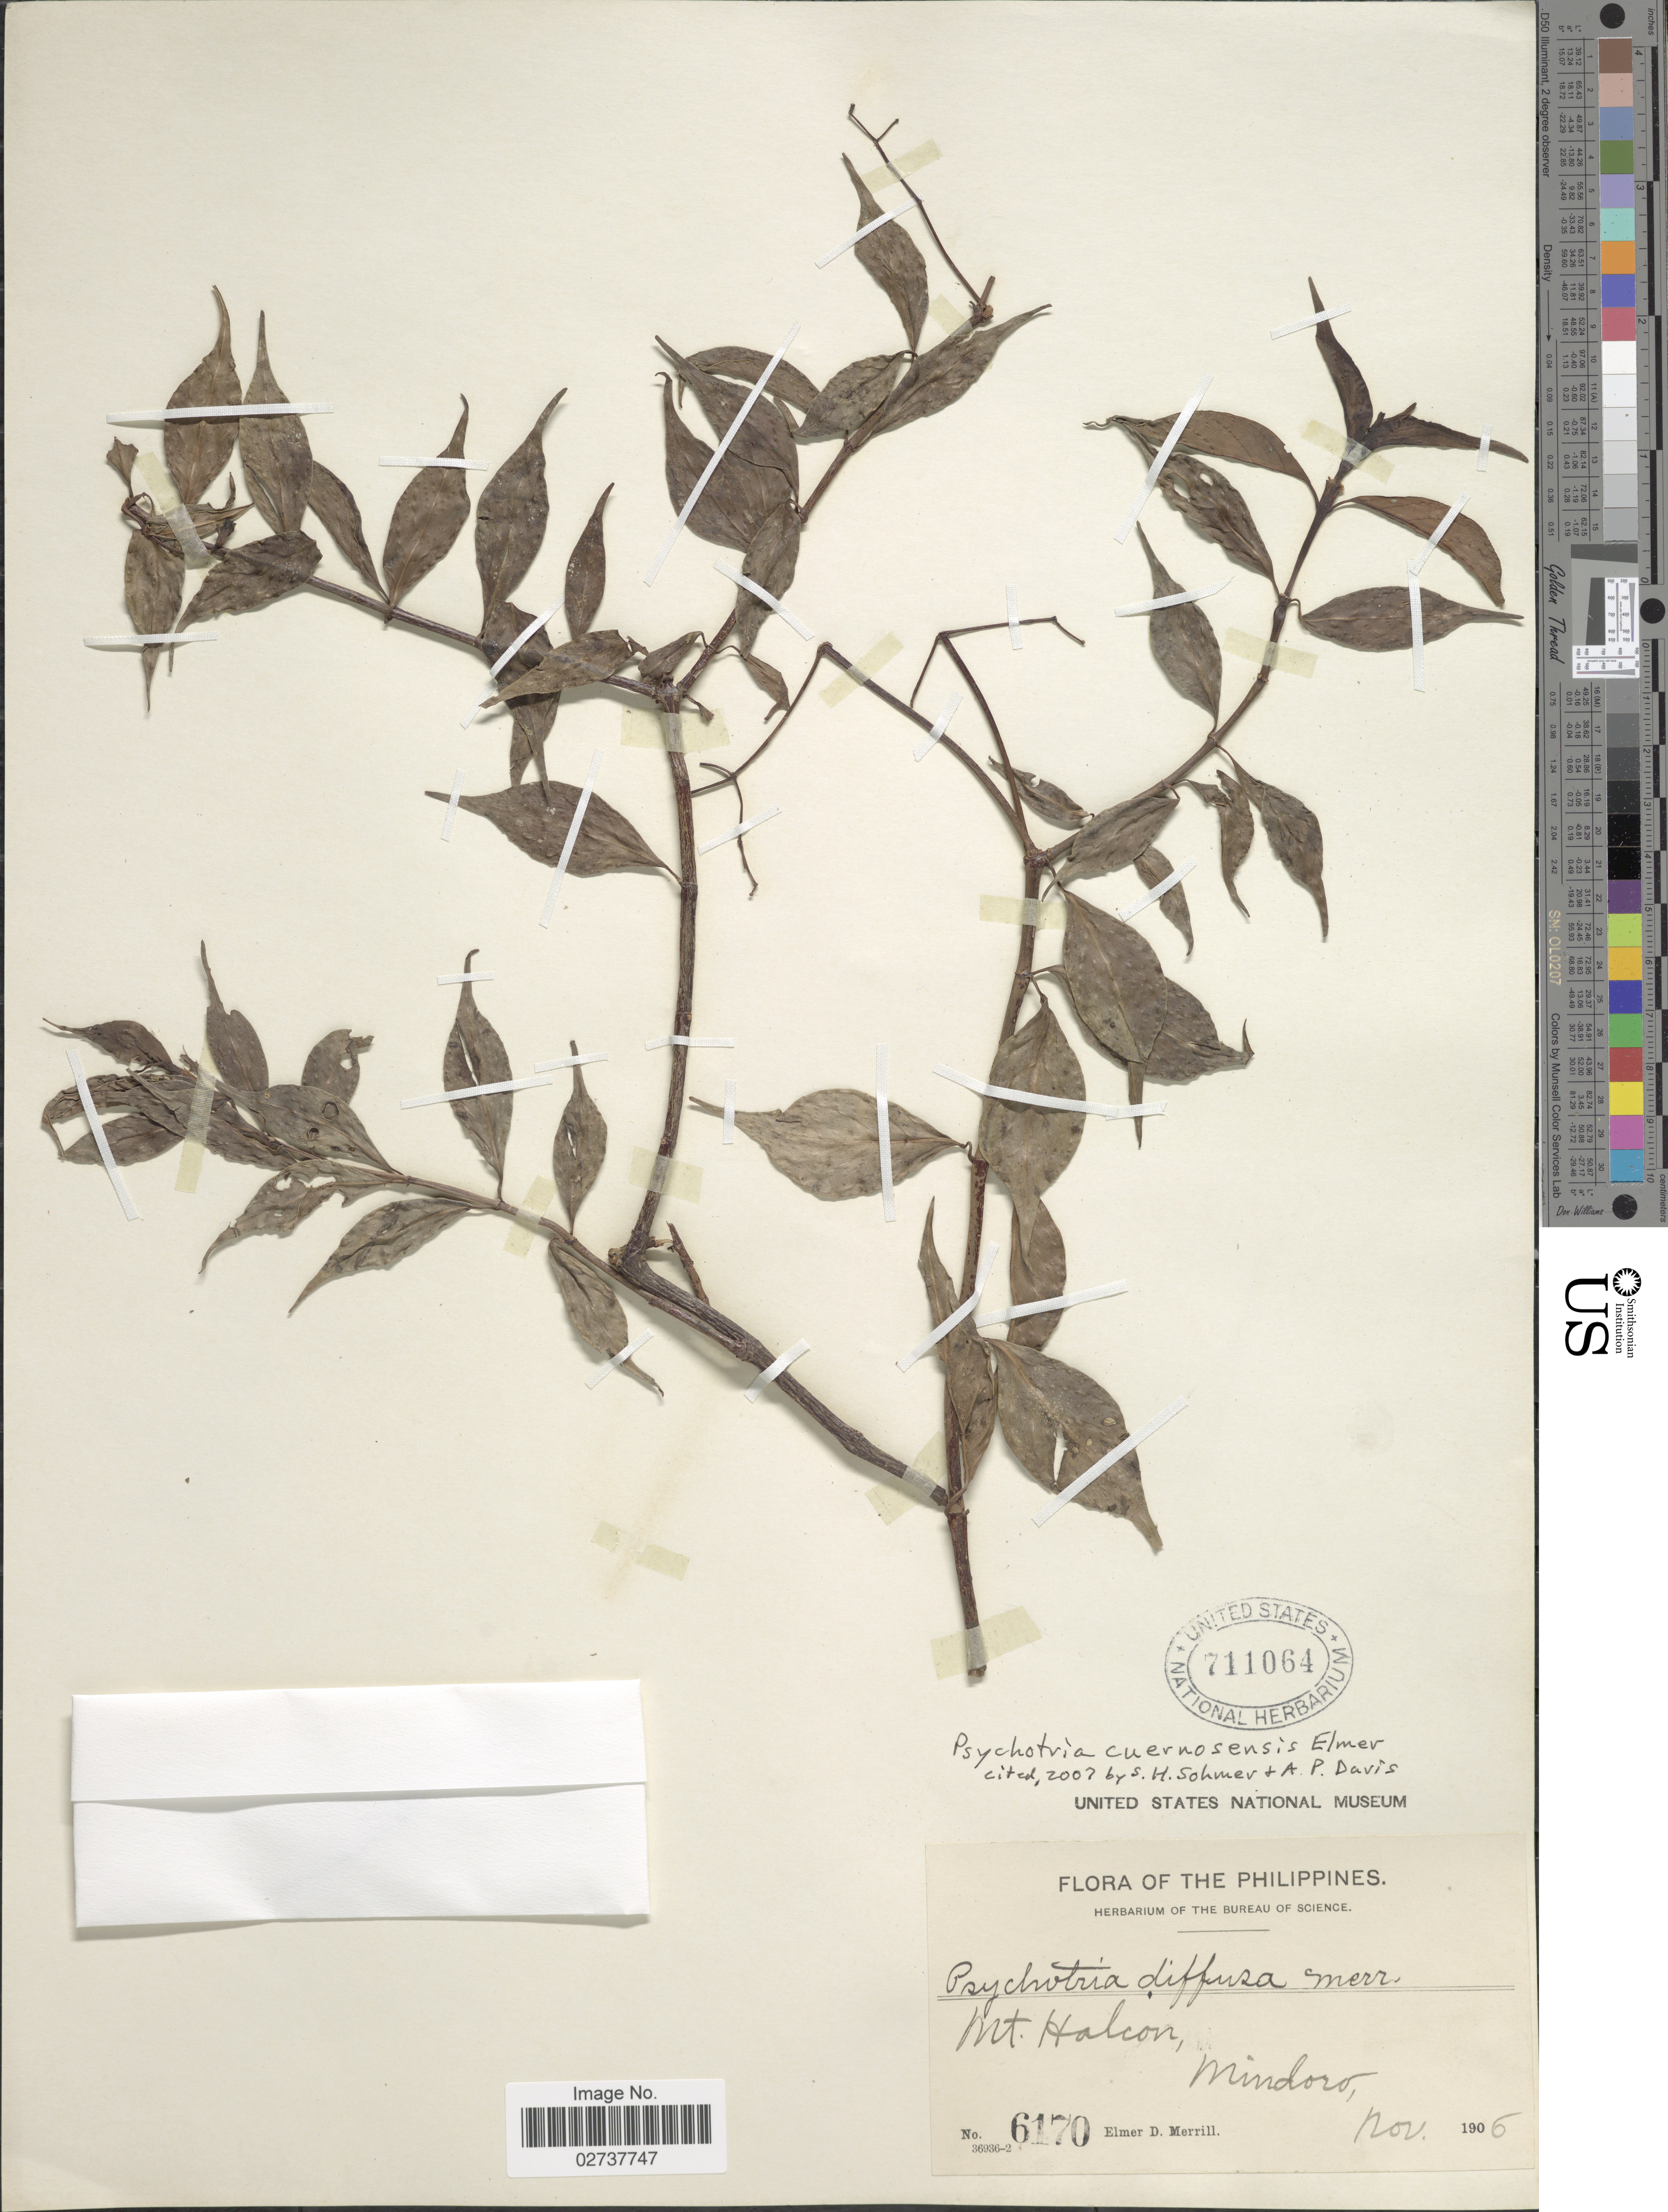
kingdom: Plantae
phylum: Tracheophyta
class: Magnoliopsida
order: Gentianales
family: Rubiaceae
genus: Psychotria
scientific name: Psychotria cuernosensis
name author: Elmer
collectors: E. D. Merrill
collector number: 6170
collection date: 1906-11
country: Philippines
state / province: Mimaropa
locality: Mt. Halcon, Mindoro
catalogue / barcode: US 711064